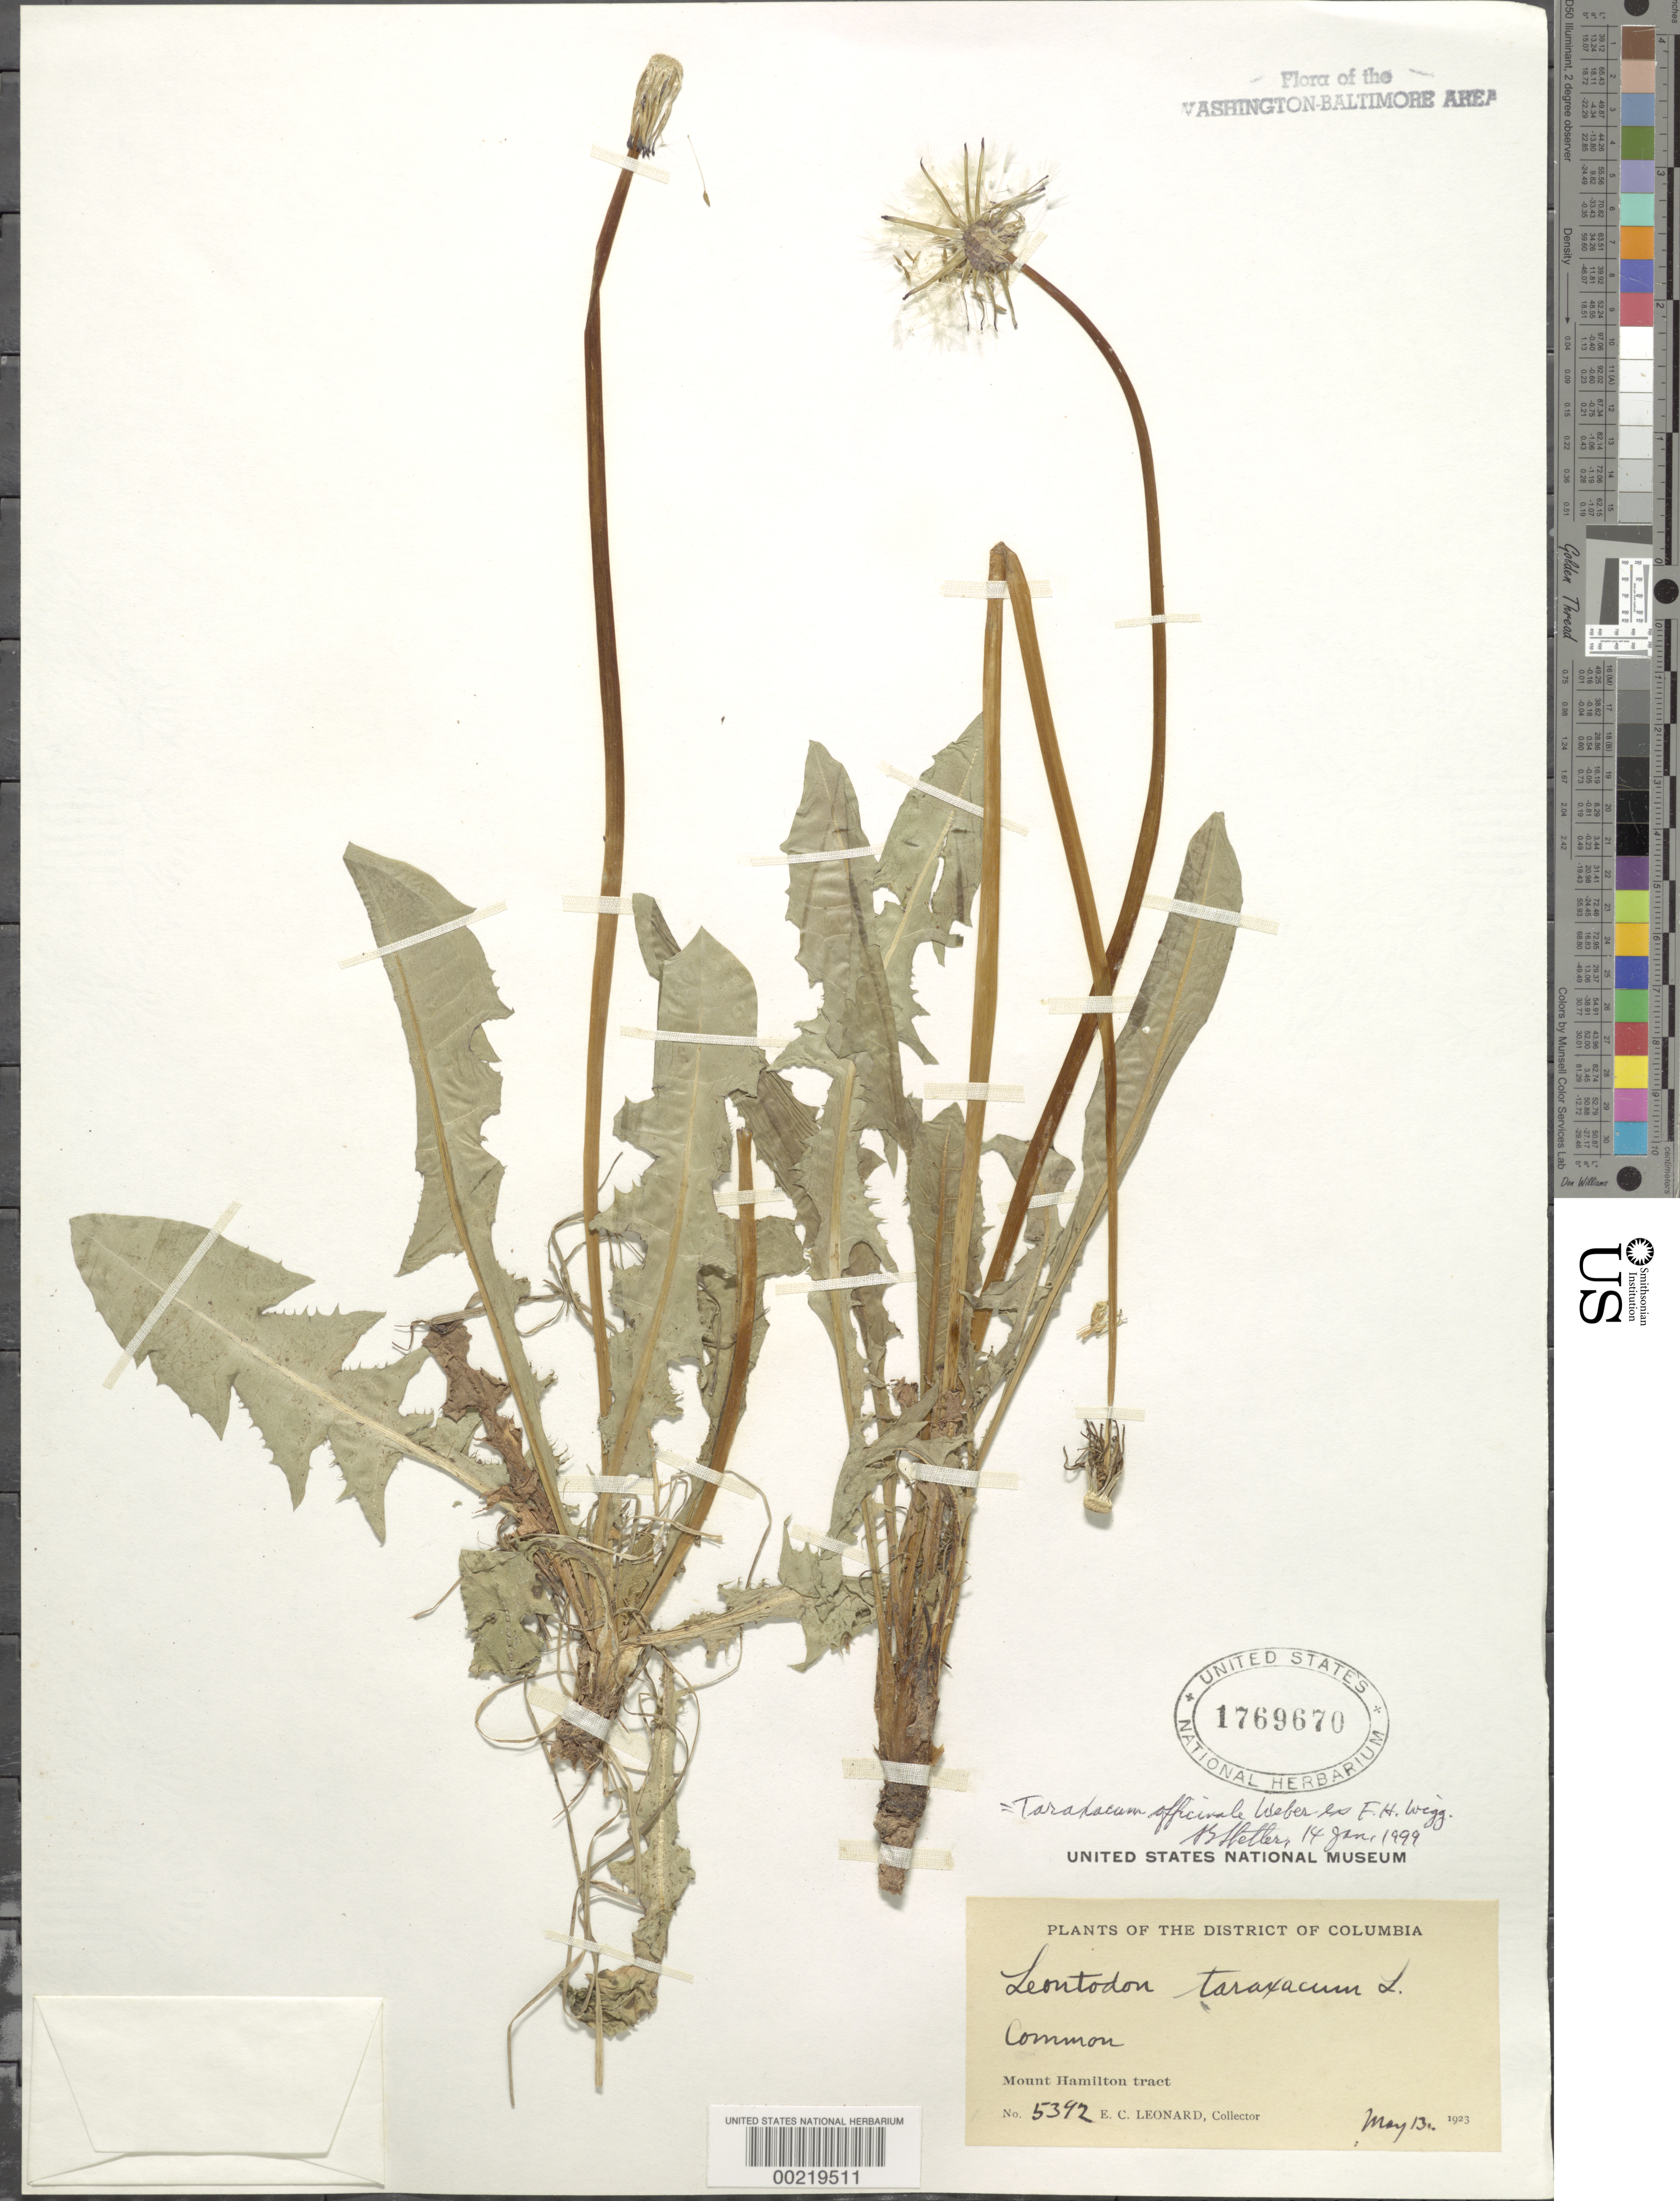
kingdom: Plantae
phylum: Tracheophyta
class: Magnoliopsida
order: Asterales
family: Asteraceae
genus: Taraxacum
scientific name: Taraxacum officinale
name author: G.H. Weber ex F.H. Wigg.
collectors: E. C. Leonard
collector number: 5392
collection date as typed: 13 May 1923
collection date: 1923-05-13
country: United States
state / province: District of Columbia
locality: Mount Hamilton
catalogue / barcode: US 1769670